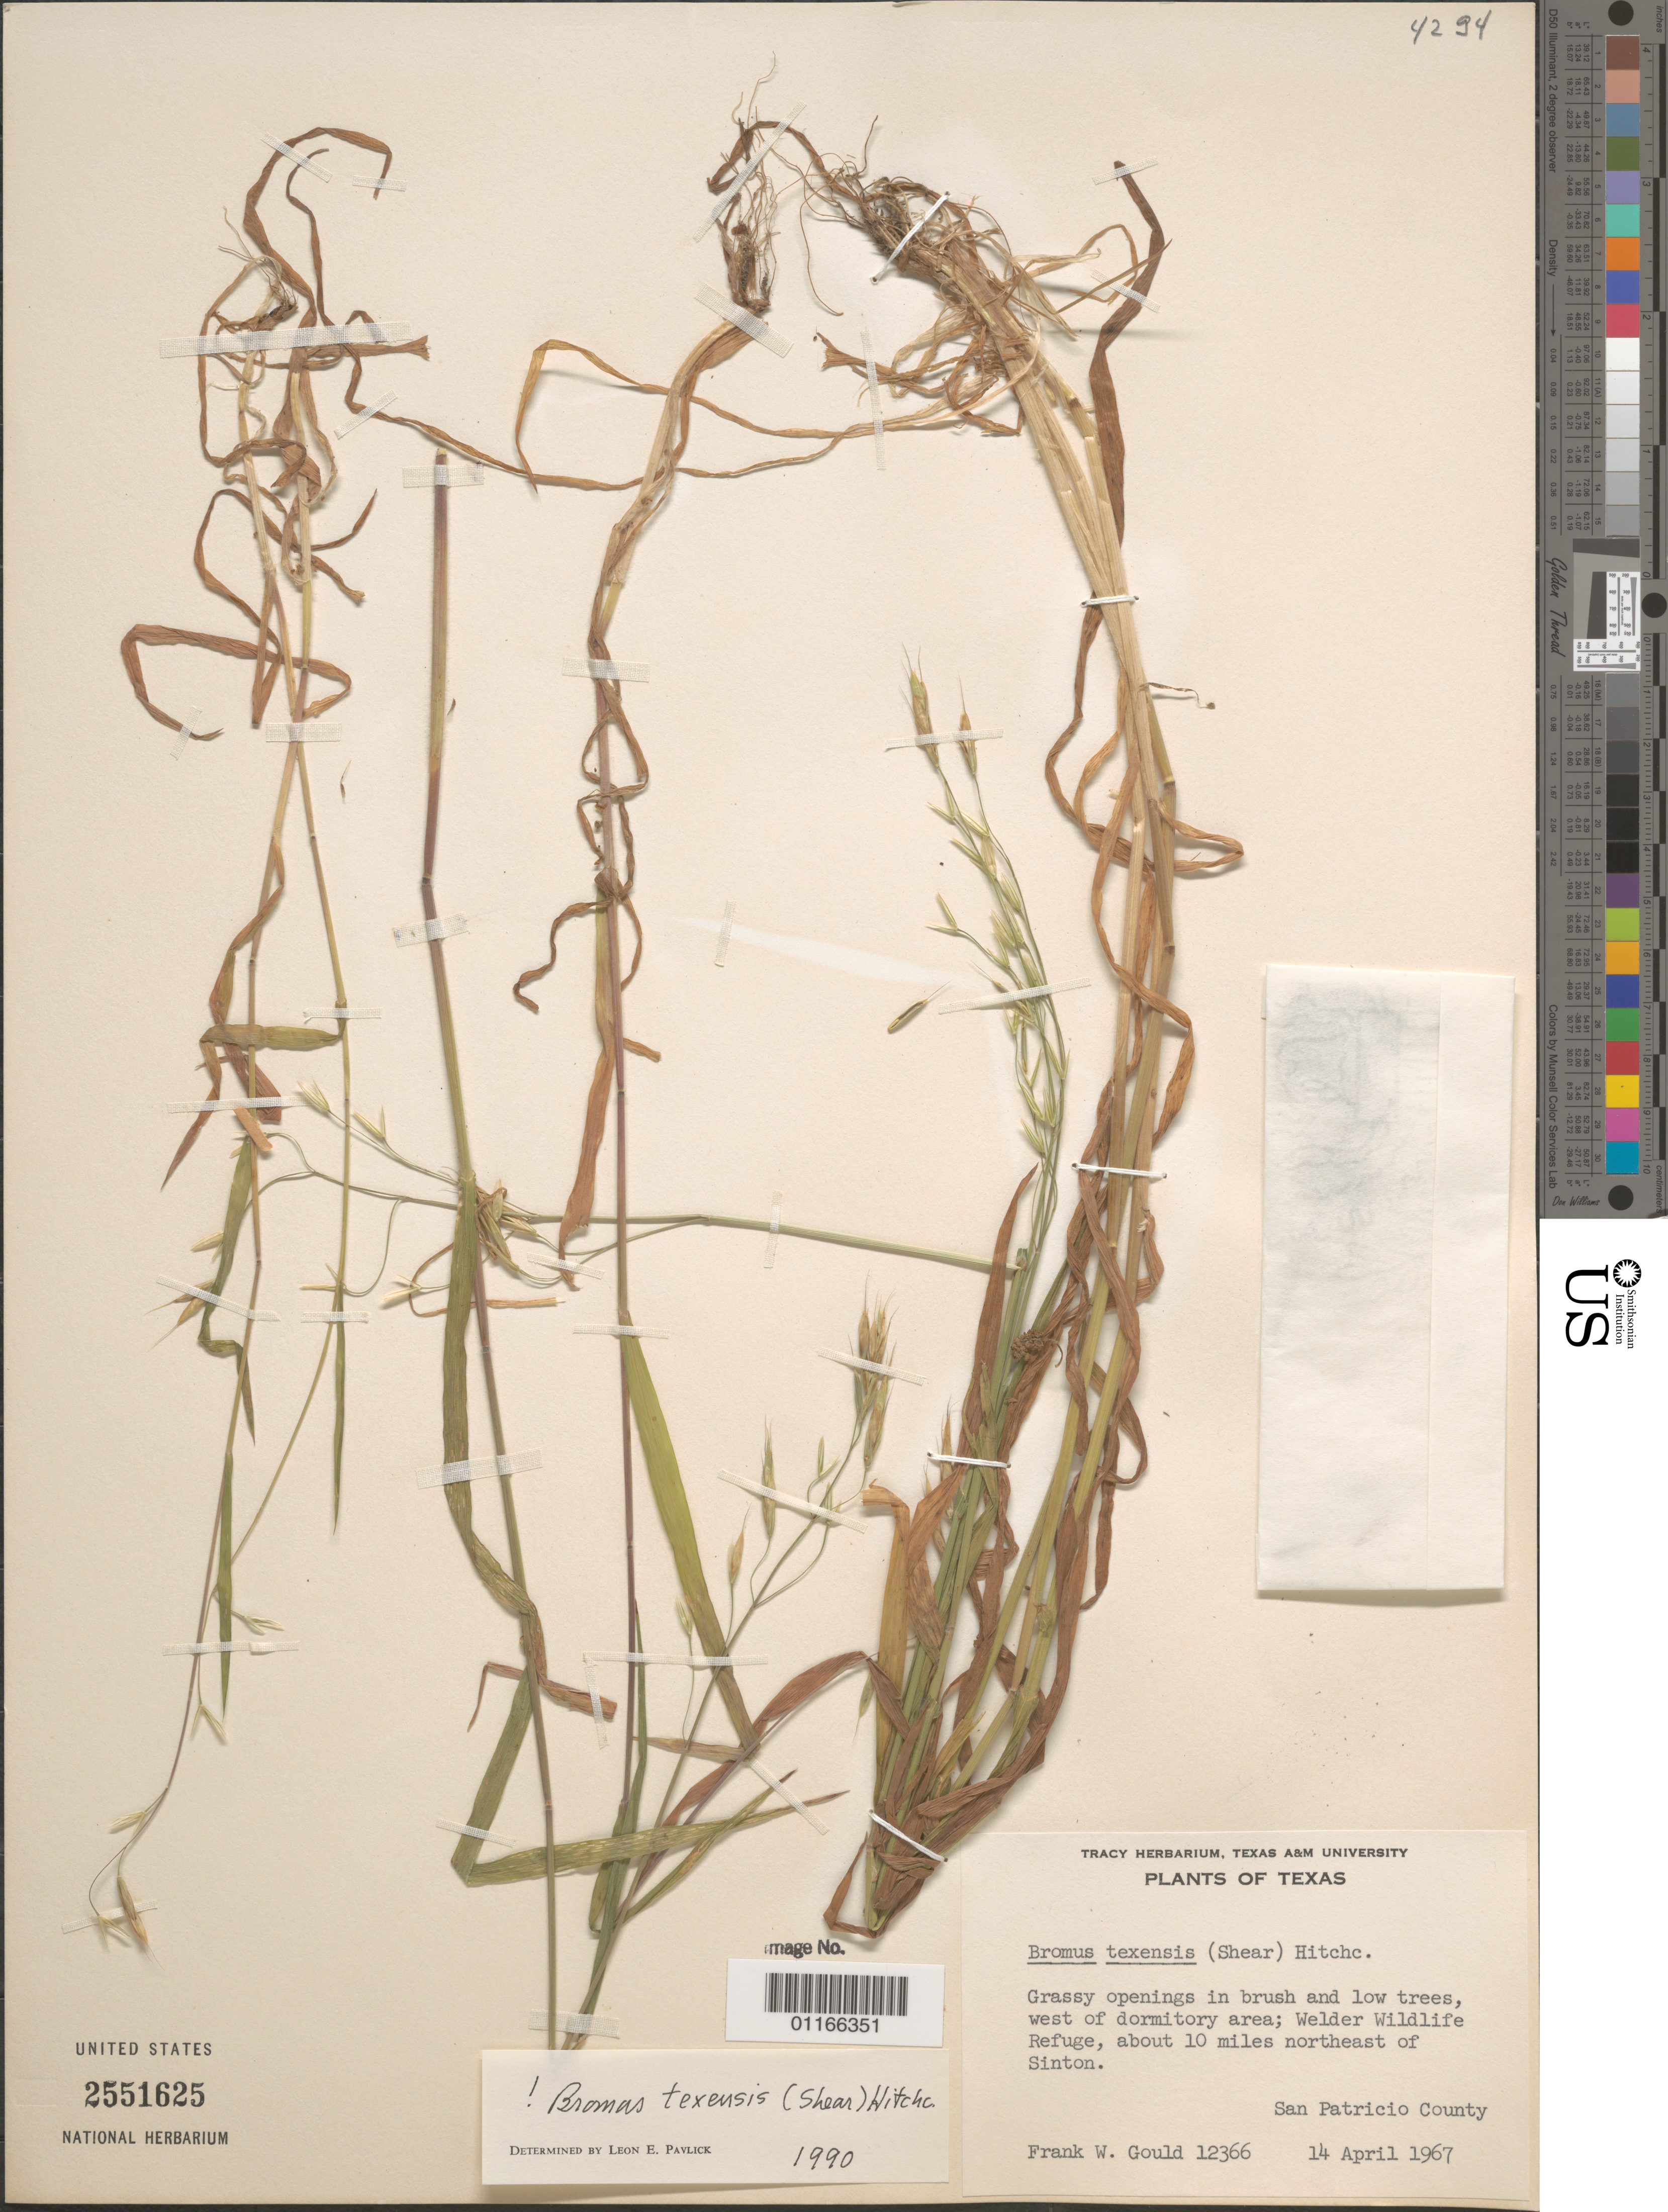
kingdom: Plantae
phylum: Tracheophyta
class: Liliopsida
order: Poales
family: Poaceae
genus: Bromus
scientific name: Bromus texensis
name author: (Shear) Hitchc.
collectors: F. W. Gould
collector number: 12366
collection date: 1967-04-14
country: United States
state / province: Texas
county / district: San Patricio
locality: Welder Wildlife Refuge, about 10 miles northeast of Sinton.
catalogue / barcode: US 2551625